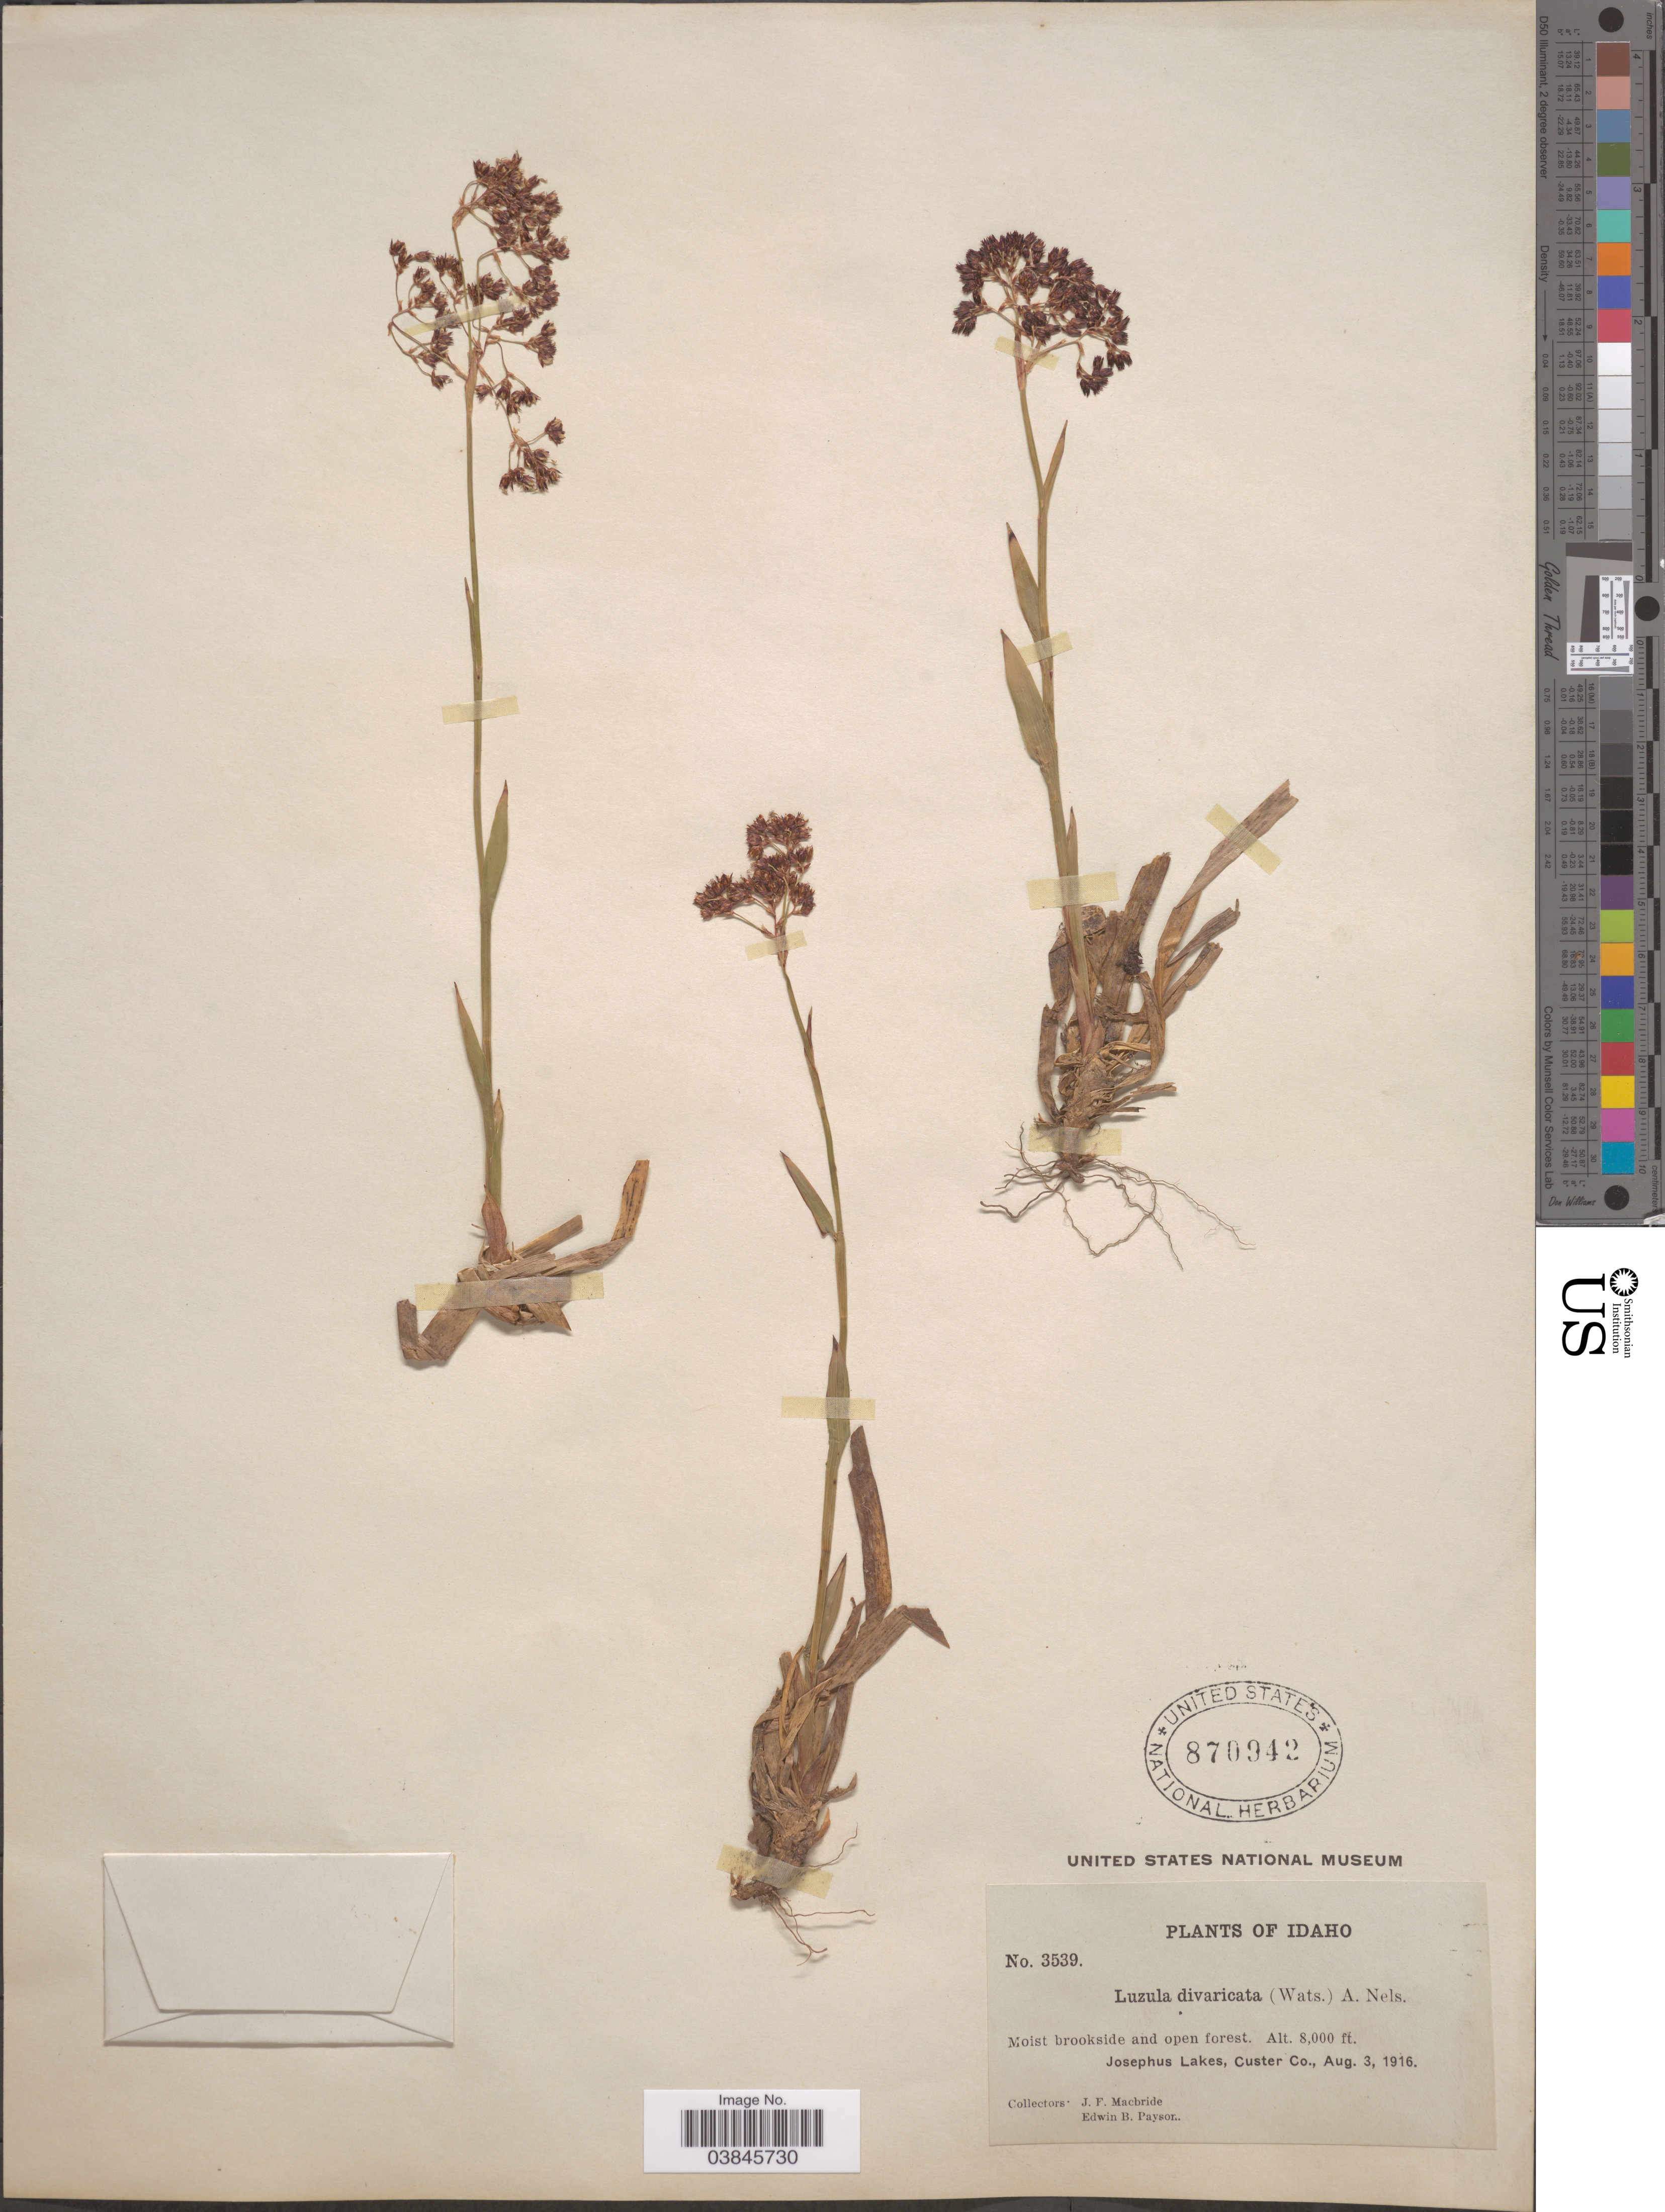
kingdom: Plantae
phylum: Tracheophyta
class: Liliopsida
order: Poales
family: Juncaceae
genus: Luzula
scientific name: Luzula divaricata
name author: S. Watson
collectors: J. F. Macbride & E. B. Payson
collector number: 3539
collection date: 1916-08-03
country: United States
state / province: Idaho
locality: Josephus Lakes, Custer Co.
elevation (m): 2438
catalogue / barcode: US 870942